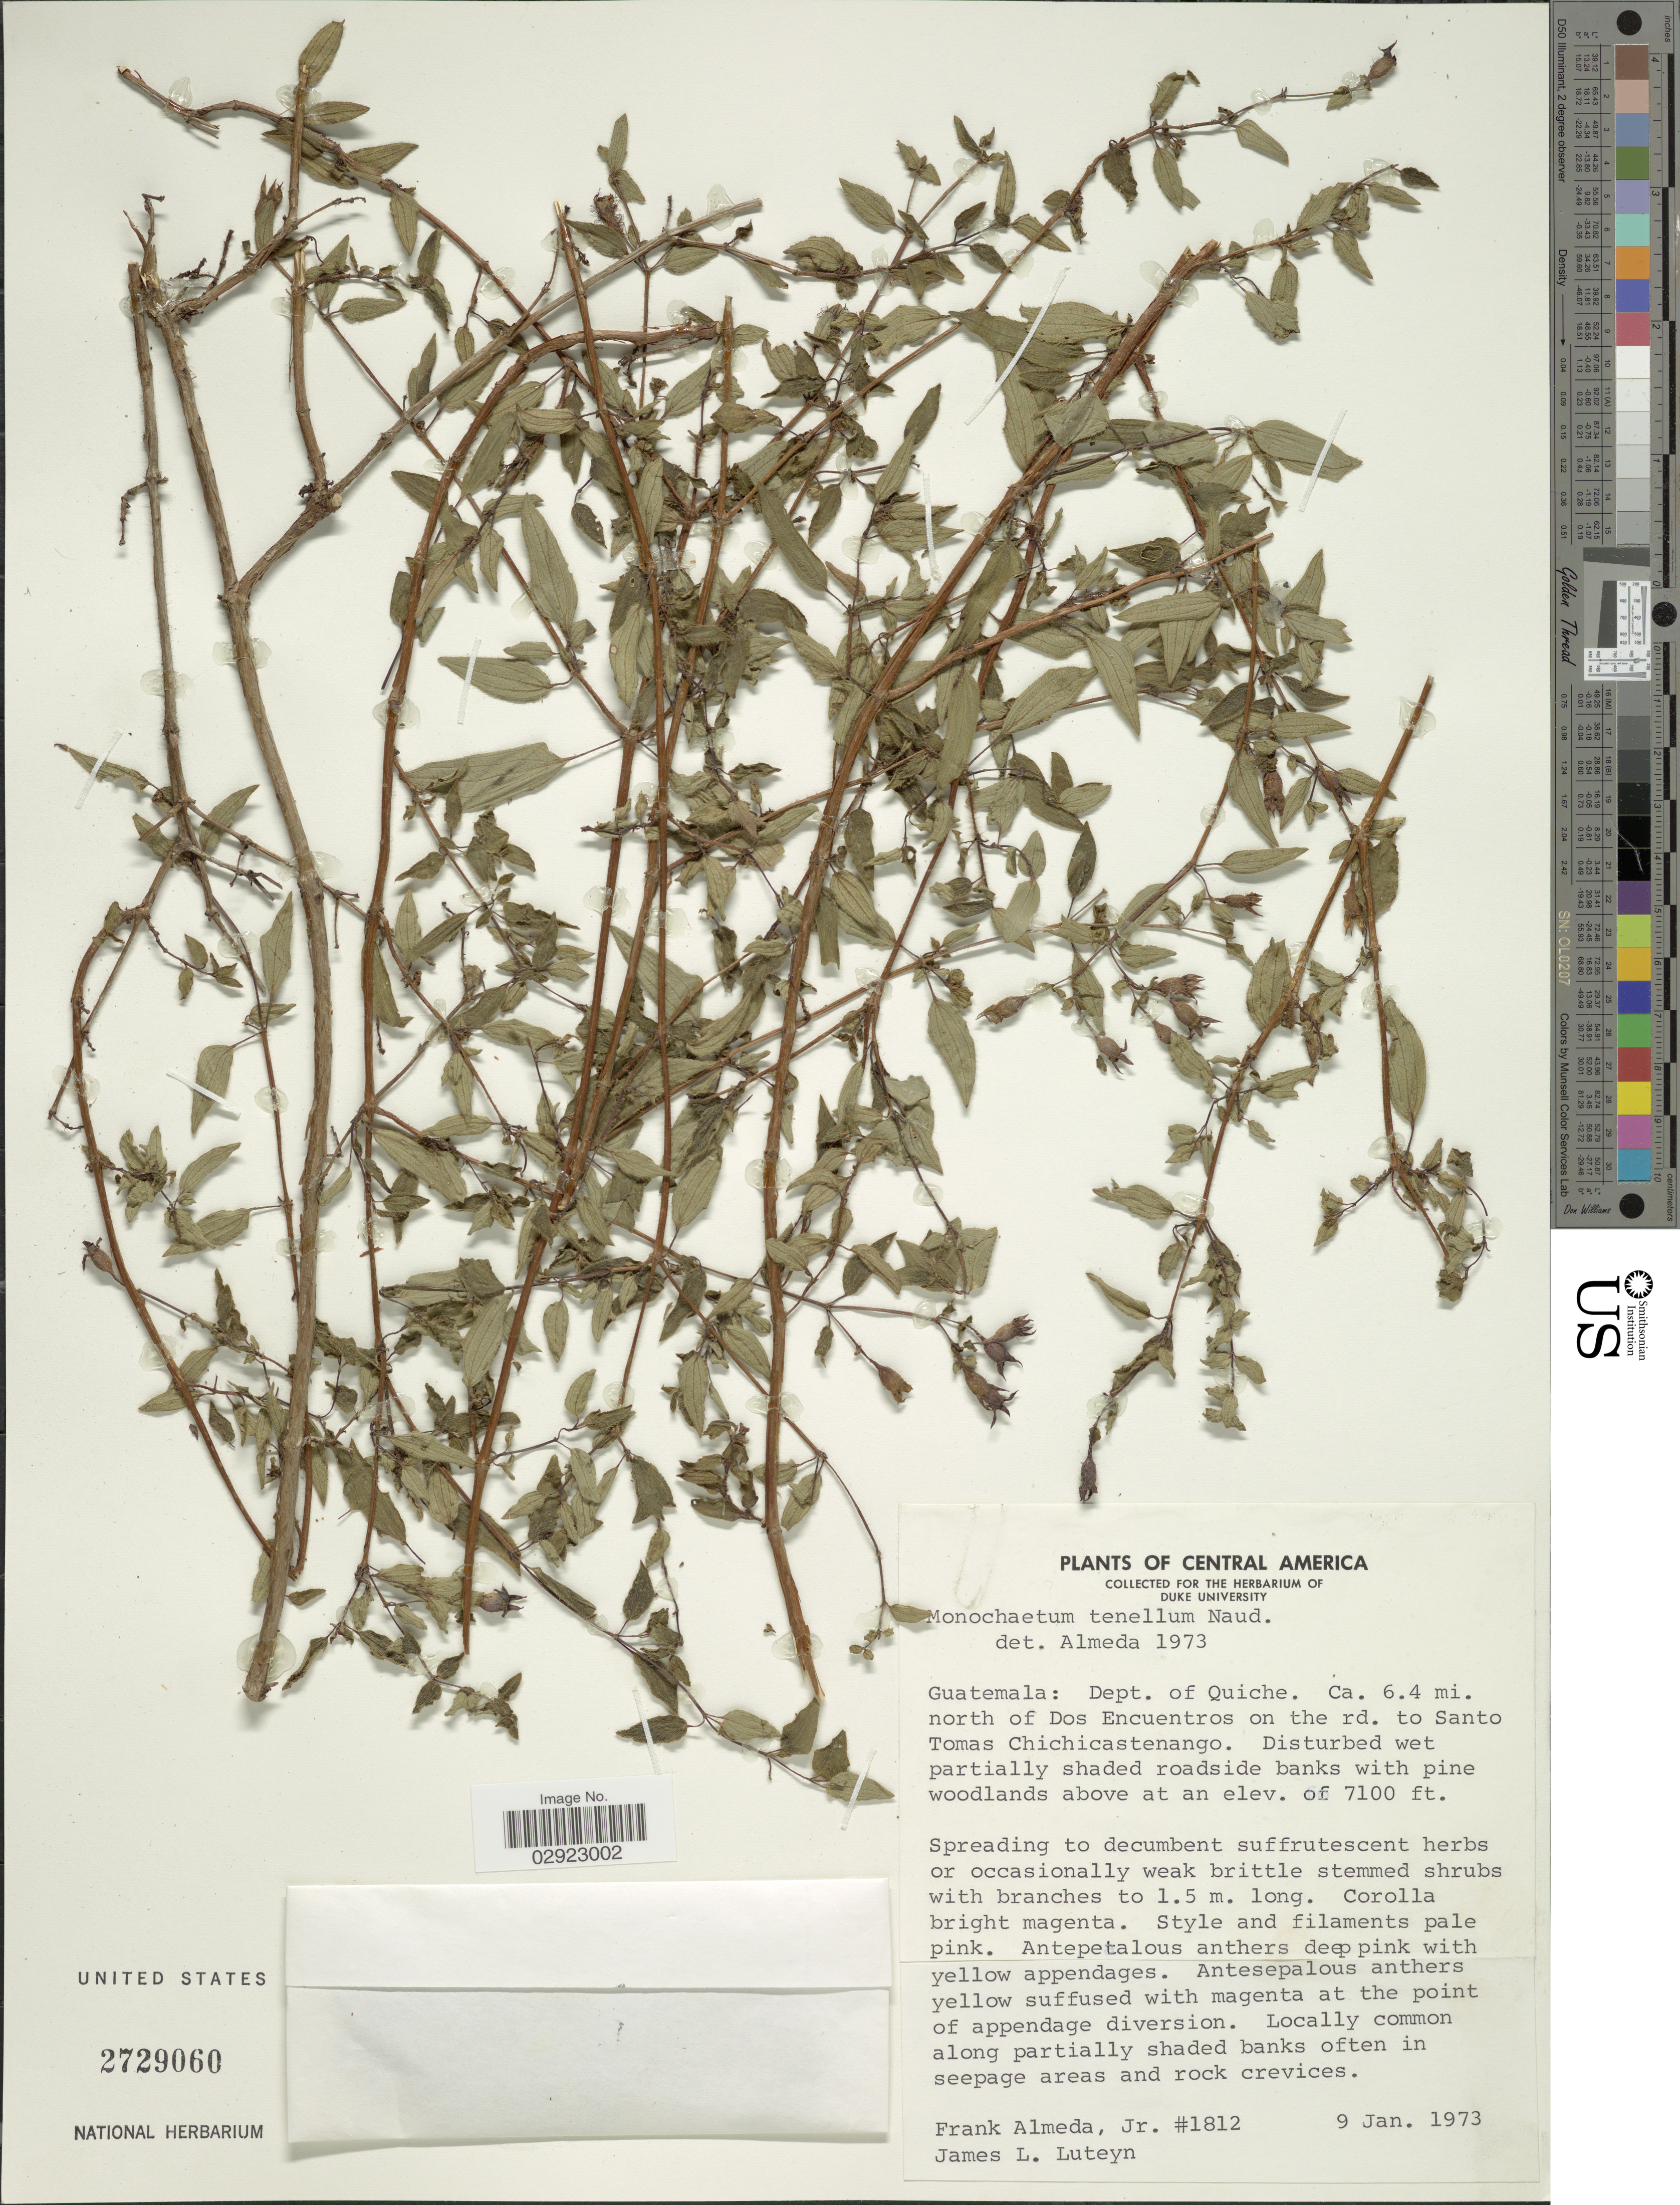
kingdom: Plantae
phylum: Tracheophyta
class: Magnoliopsida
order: Myrtales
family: Melastomataceae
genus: Monochaetum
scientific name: Monochaetum tenellum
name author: Naudin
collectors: F. Almeda & J. L. Luteyn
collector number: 1812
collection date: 1973-01-09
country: Guatemala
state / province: El Quiché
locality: Guatemala: Dept. of Quiche. Ca. 6.4 mi. north of Dos Encuentros on the rd. to Santo Tomas Chichicastenango.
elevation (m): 2164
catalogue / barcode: US 2729060